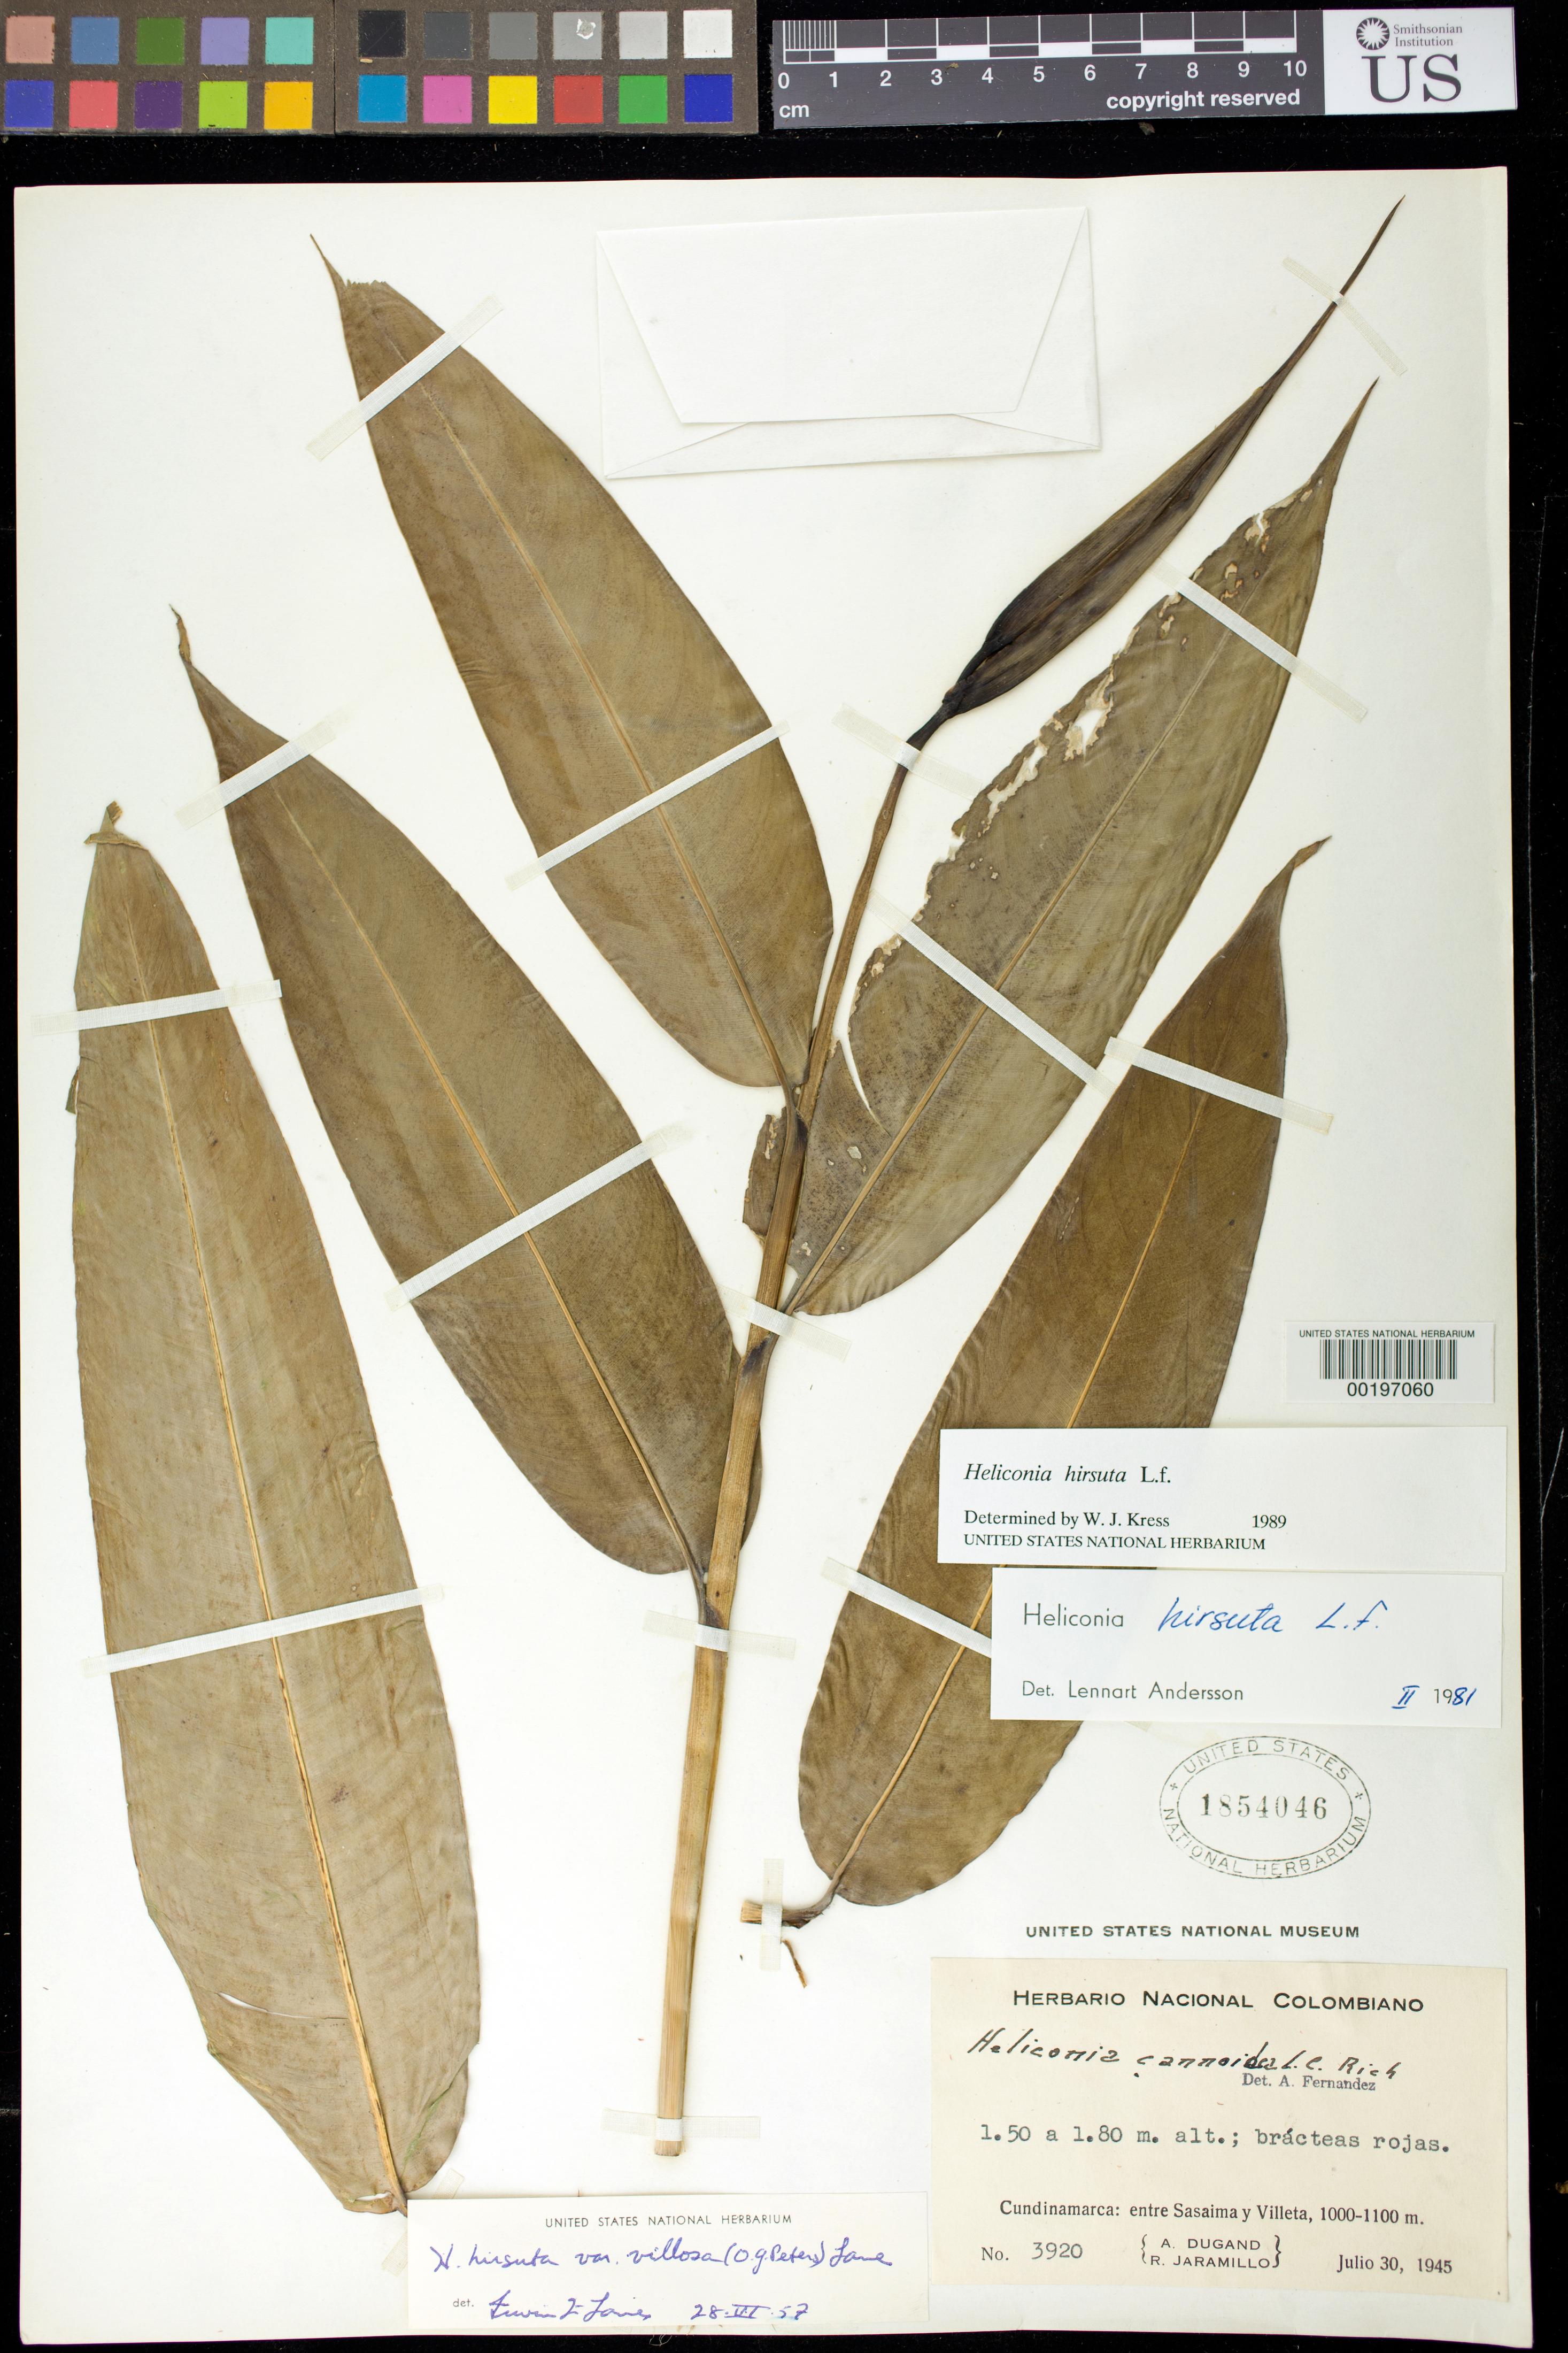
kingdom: Plantae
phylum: Tracheophyta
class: Liliopsida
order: Zingiberales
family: Heliconiaceae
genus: Heliconia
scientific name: Heliconia hirsuta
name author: L. f.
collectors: A. Dugand G. & R. Jaramillo M.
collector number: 3920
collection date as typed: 30 Jul 1945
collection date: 1945-07-30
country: Colombia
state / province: Cundinamarca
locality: Between Sasaima and Villeta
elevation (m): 1000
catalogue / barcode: US 1854046